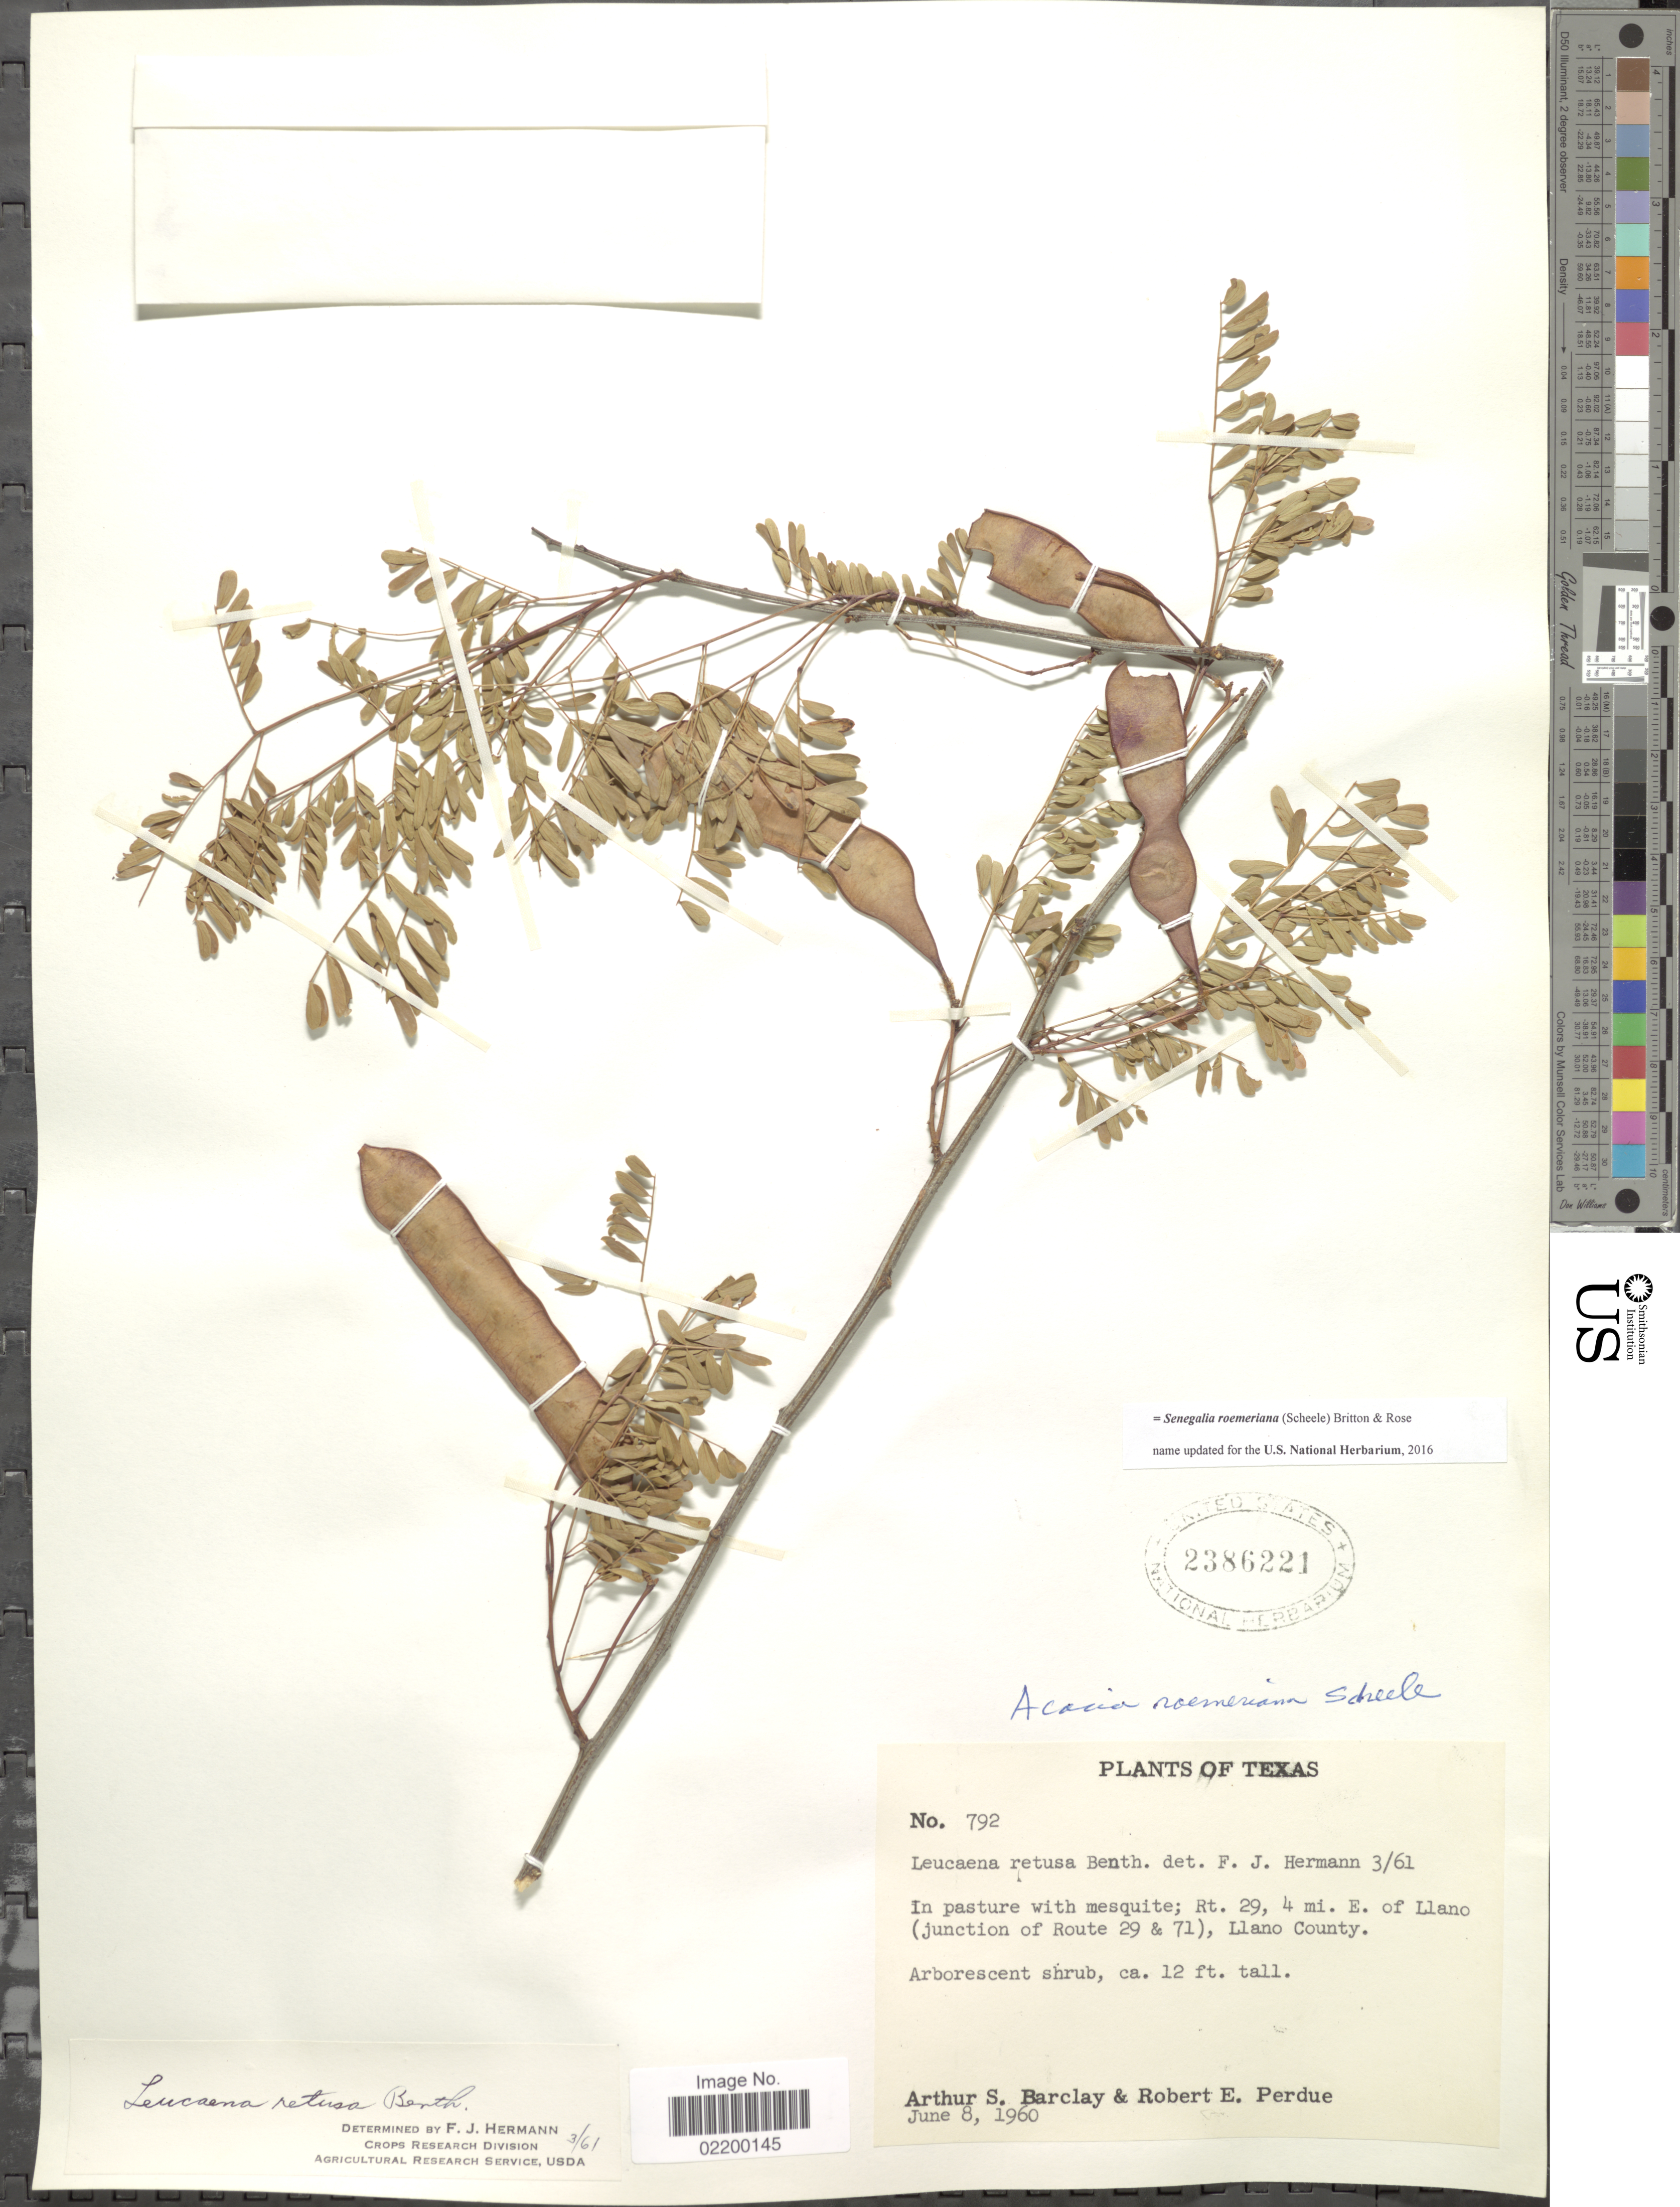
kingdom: Plantae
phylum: Tracheophyta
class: Magnoliopsida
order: Fabales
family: Fabaceae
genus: Senegalia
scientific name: Senegalia roemeriana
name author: (Scheele) Britton & Rose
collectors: A. S. Barclay & R. E. Perdue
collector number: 792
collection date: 1960-06-08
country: United States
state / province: Texas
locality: Rt. 29, 4 mi. E of Llano (junction of Route 29 & 71), Llano County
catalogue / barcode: US 2386221